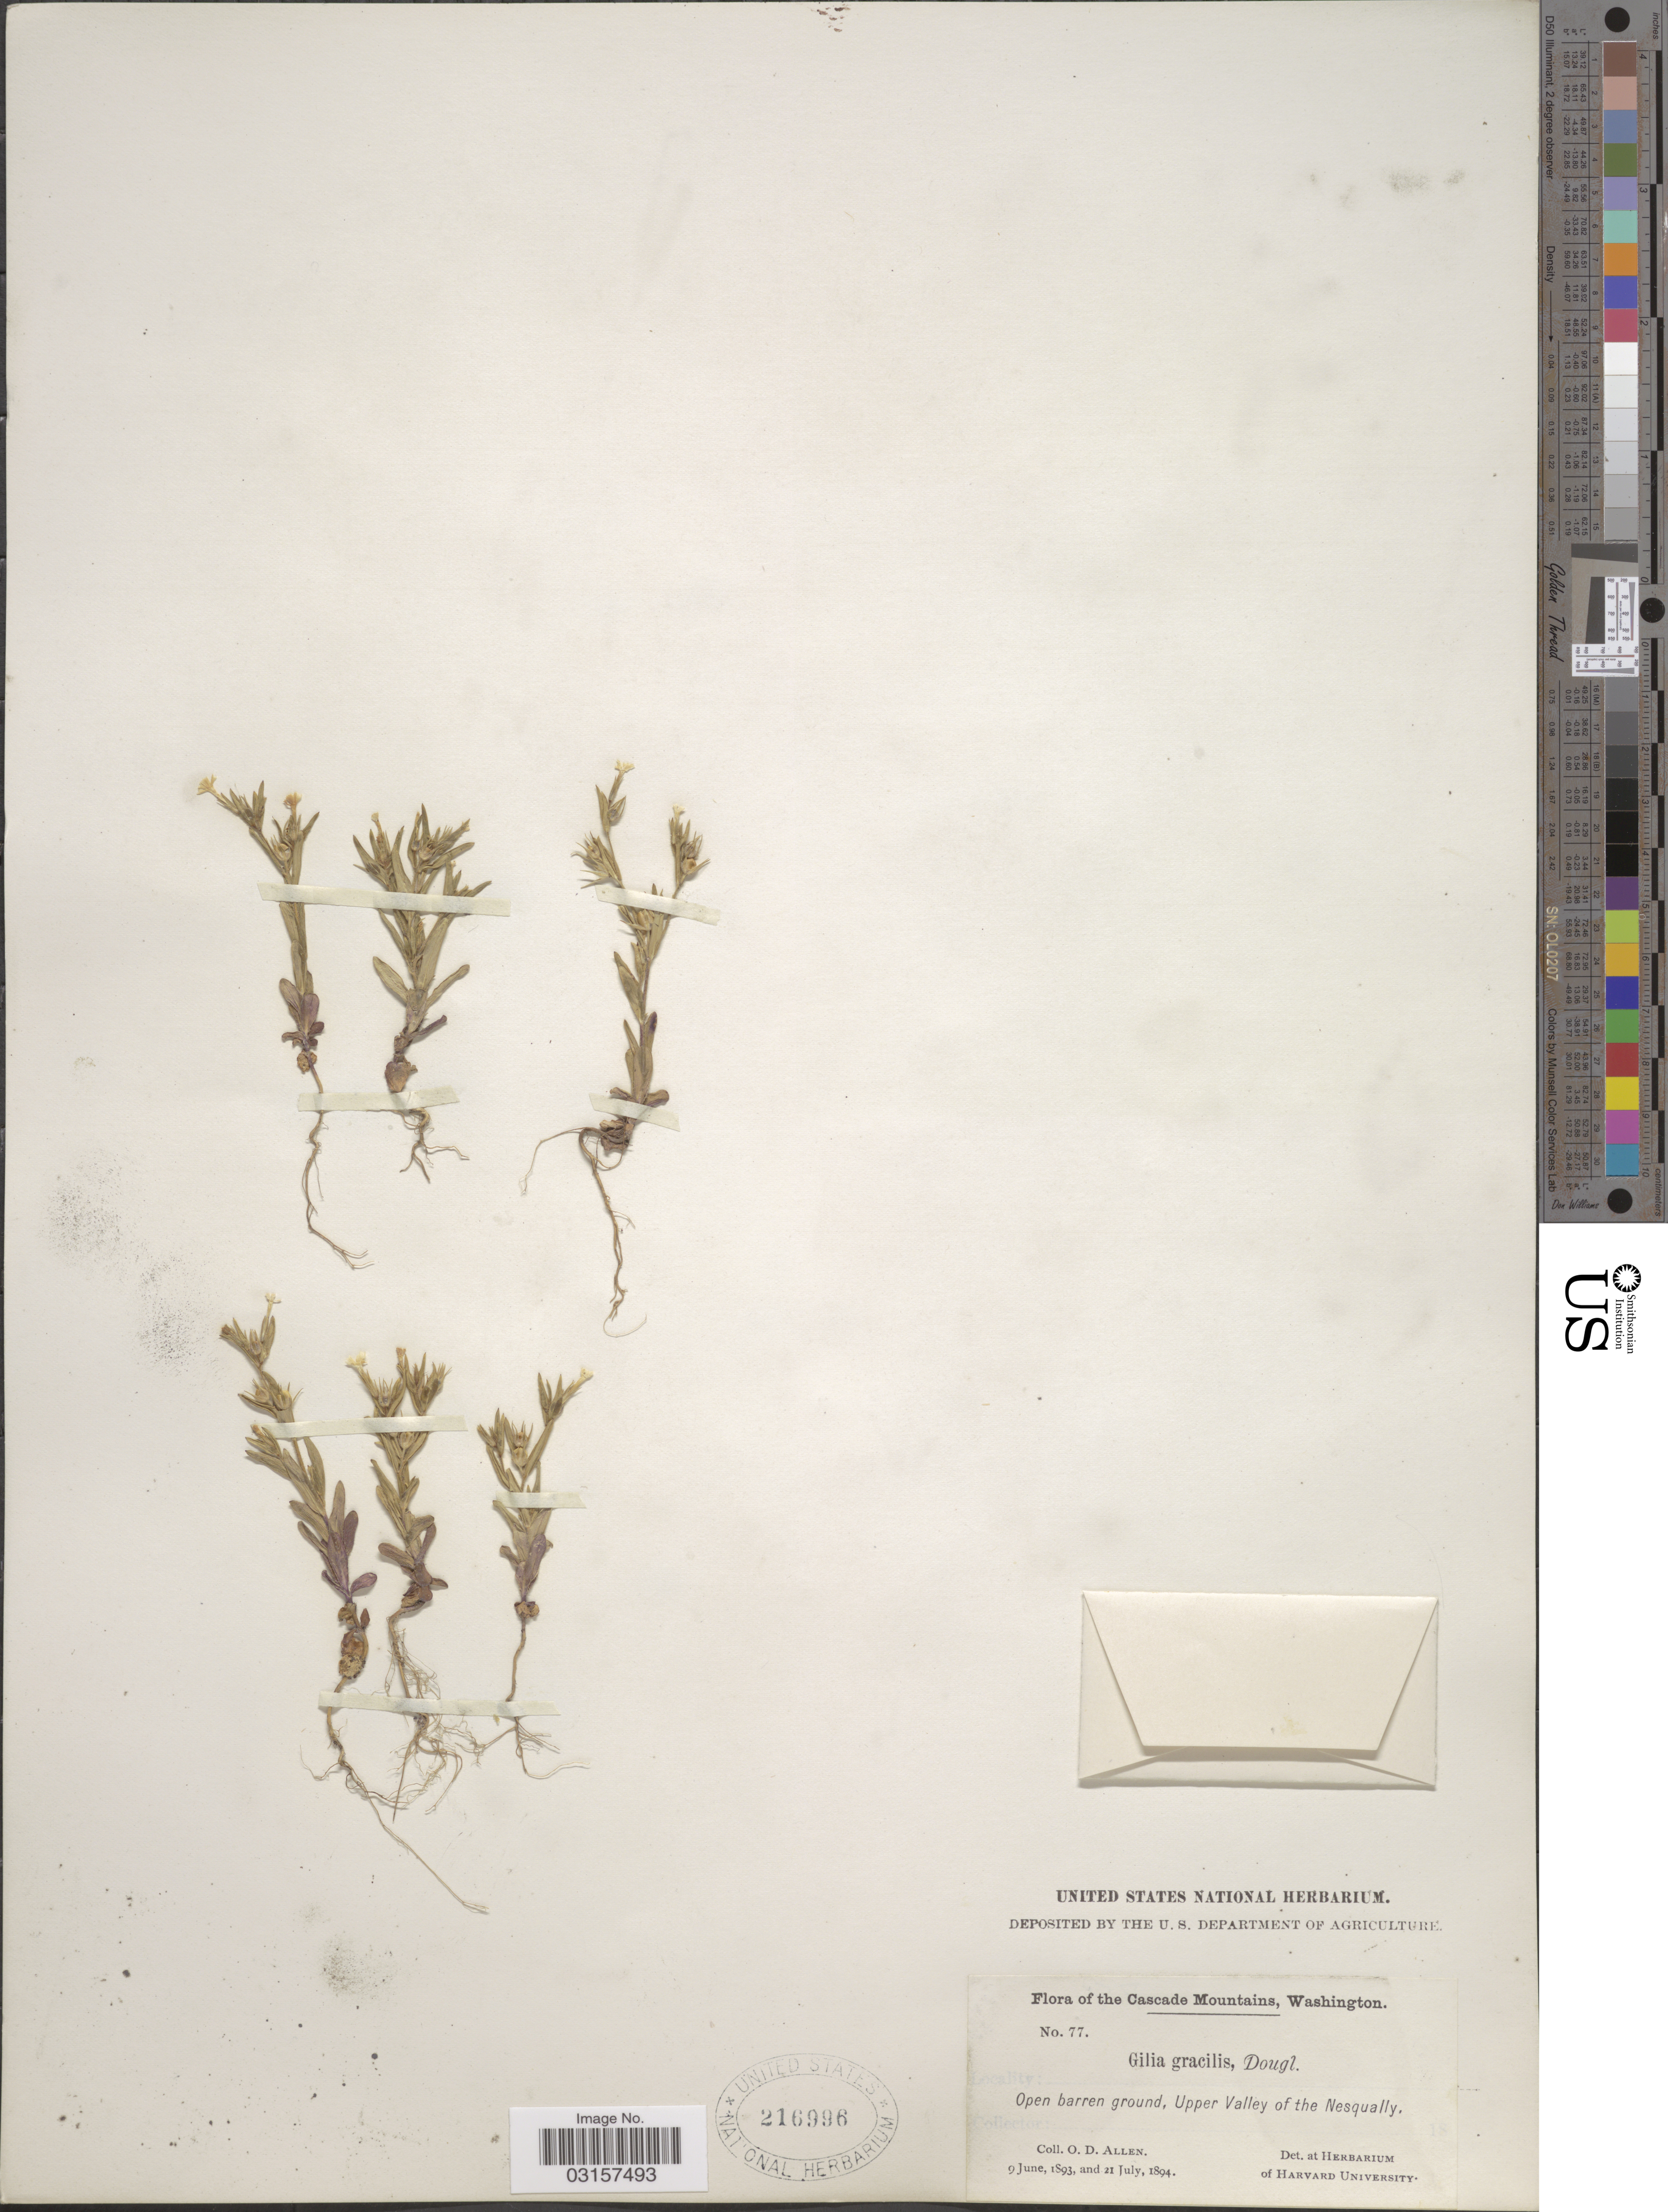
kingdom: Plantae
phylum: Tracheophyta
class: Magnoliopsida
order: Ericales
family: Polemoniaceae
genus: Microsteris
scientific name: Microsteris gracilis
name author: (Hook.) Greene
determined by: (US) Smithsonian Institution - National Museum of Natural History - Department of Botany (UNITED STATES)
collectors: O. D. Allen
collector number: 77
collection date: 1893-06-09/1894-07-21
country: United States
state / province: Washington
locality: The Cascade Mountains, Upper Valley of the Nesqually.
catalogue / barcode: US 216996